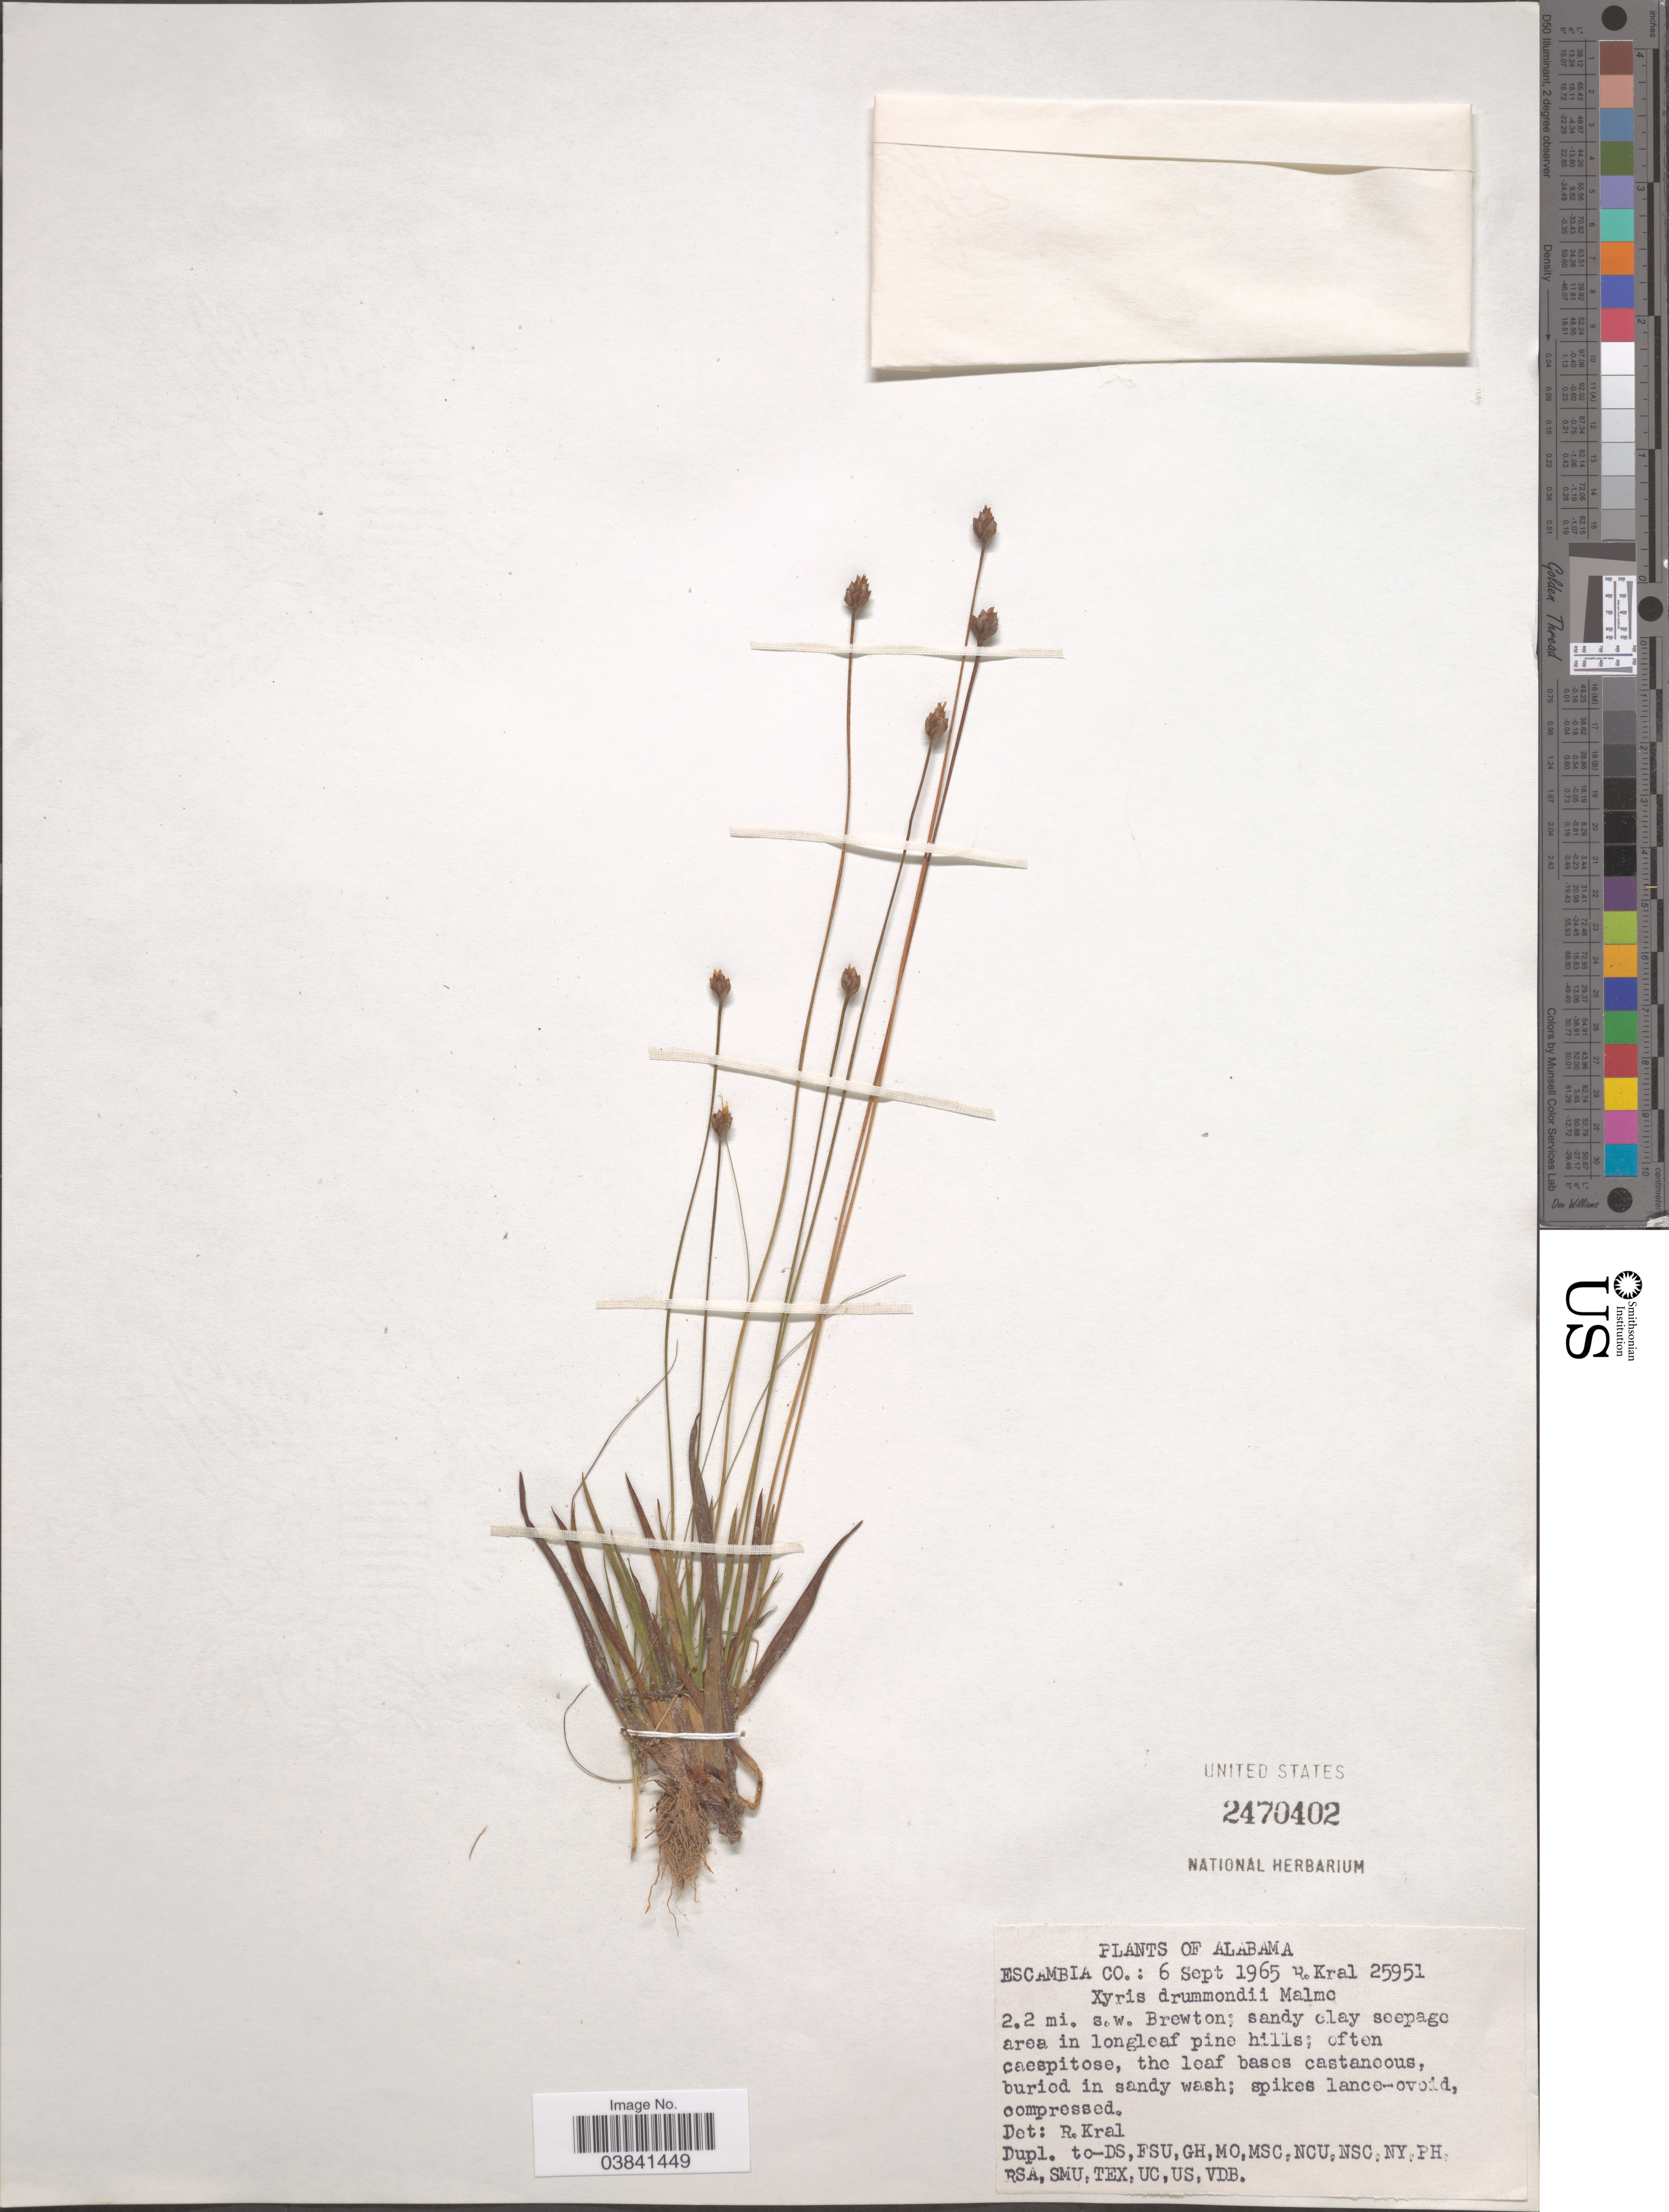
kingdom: Plantae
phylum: Tracheophyta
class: Liliopsida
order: Poales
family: Xyridaceae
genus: Xyris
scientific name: Xyris drummondii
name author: Malme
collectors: R. Kral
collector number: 25951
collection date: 1965-09-06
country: United States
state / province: Alabama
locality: Escambia Co: 2.2 mi. s.w. Brewton; sandy clay seepage area in longleaf pine hills.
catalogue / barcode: US 2470402